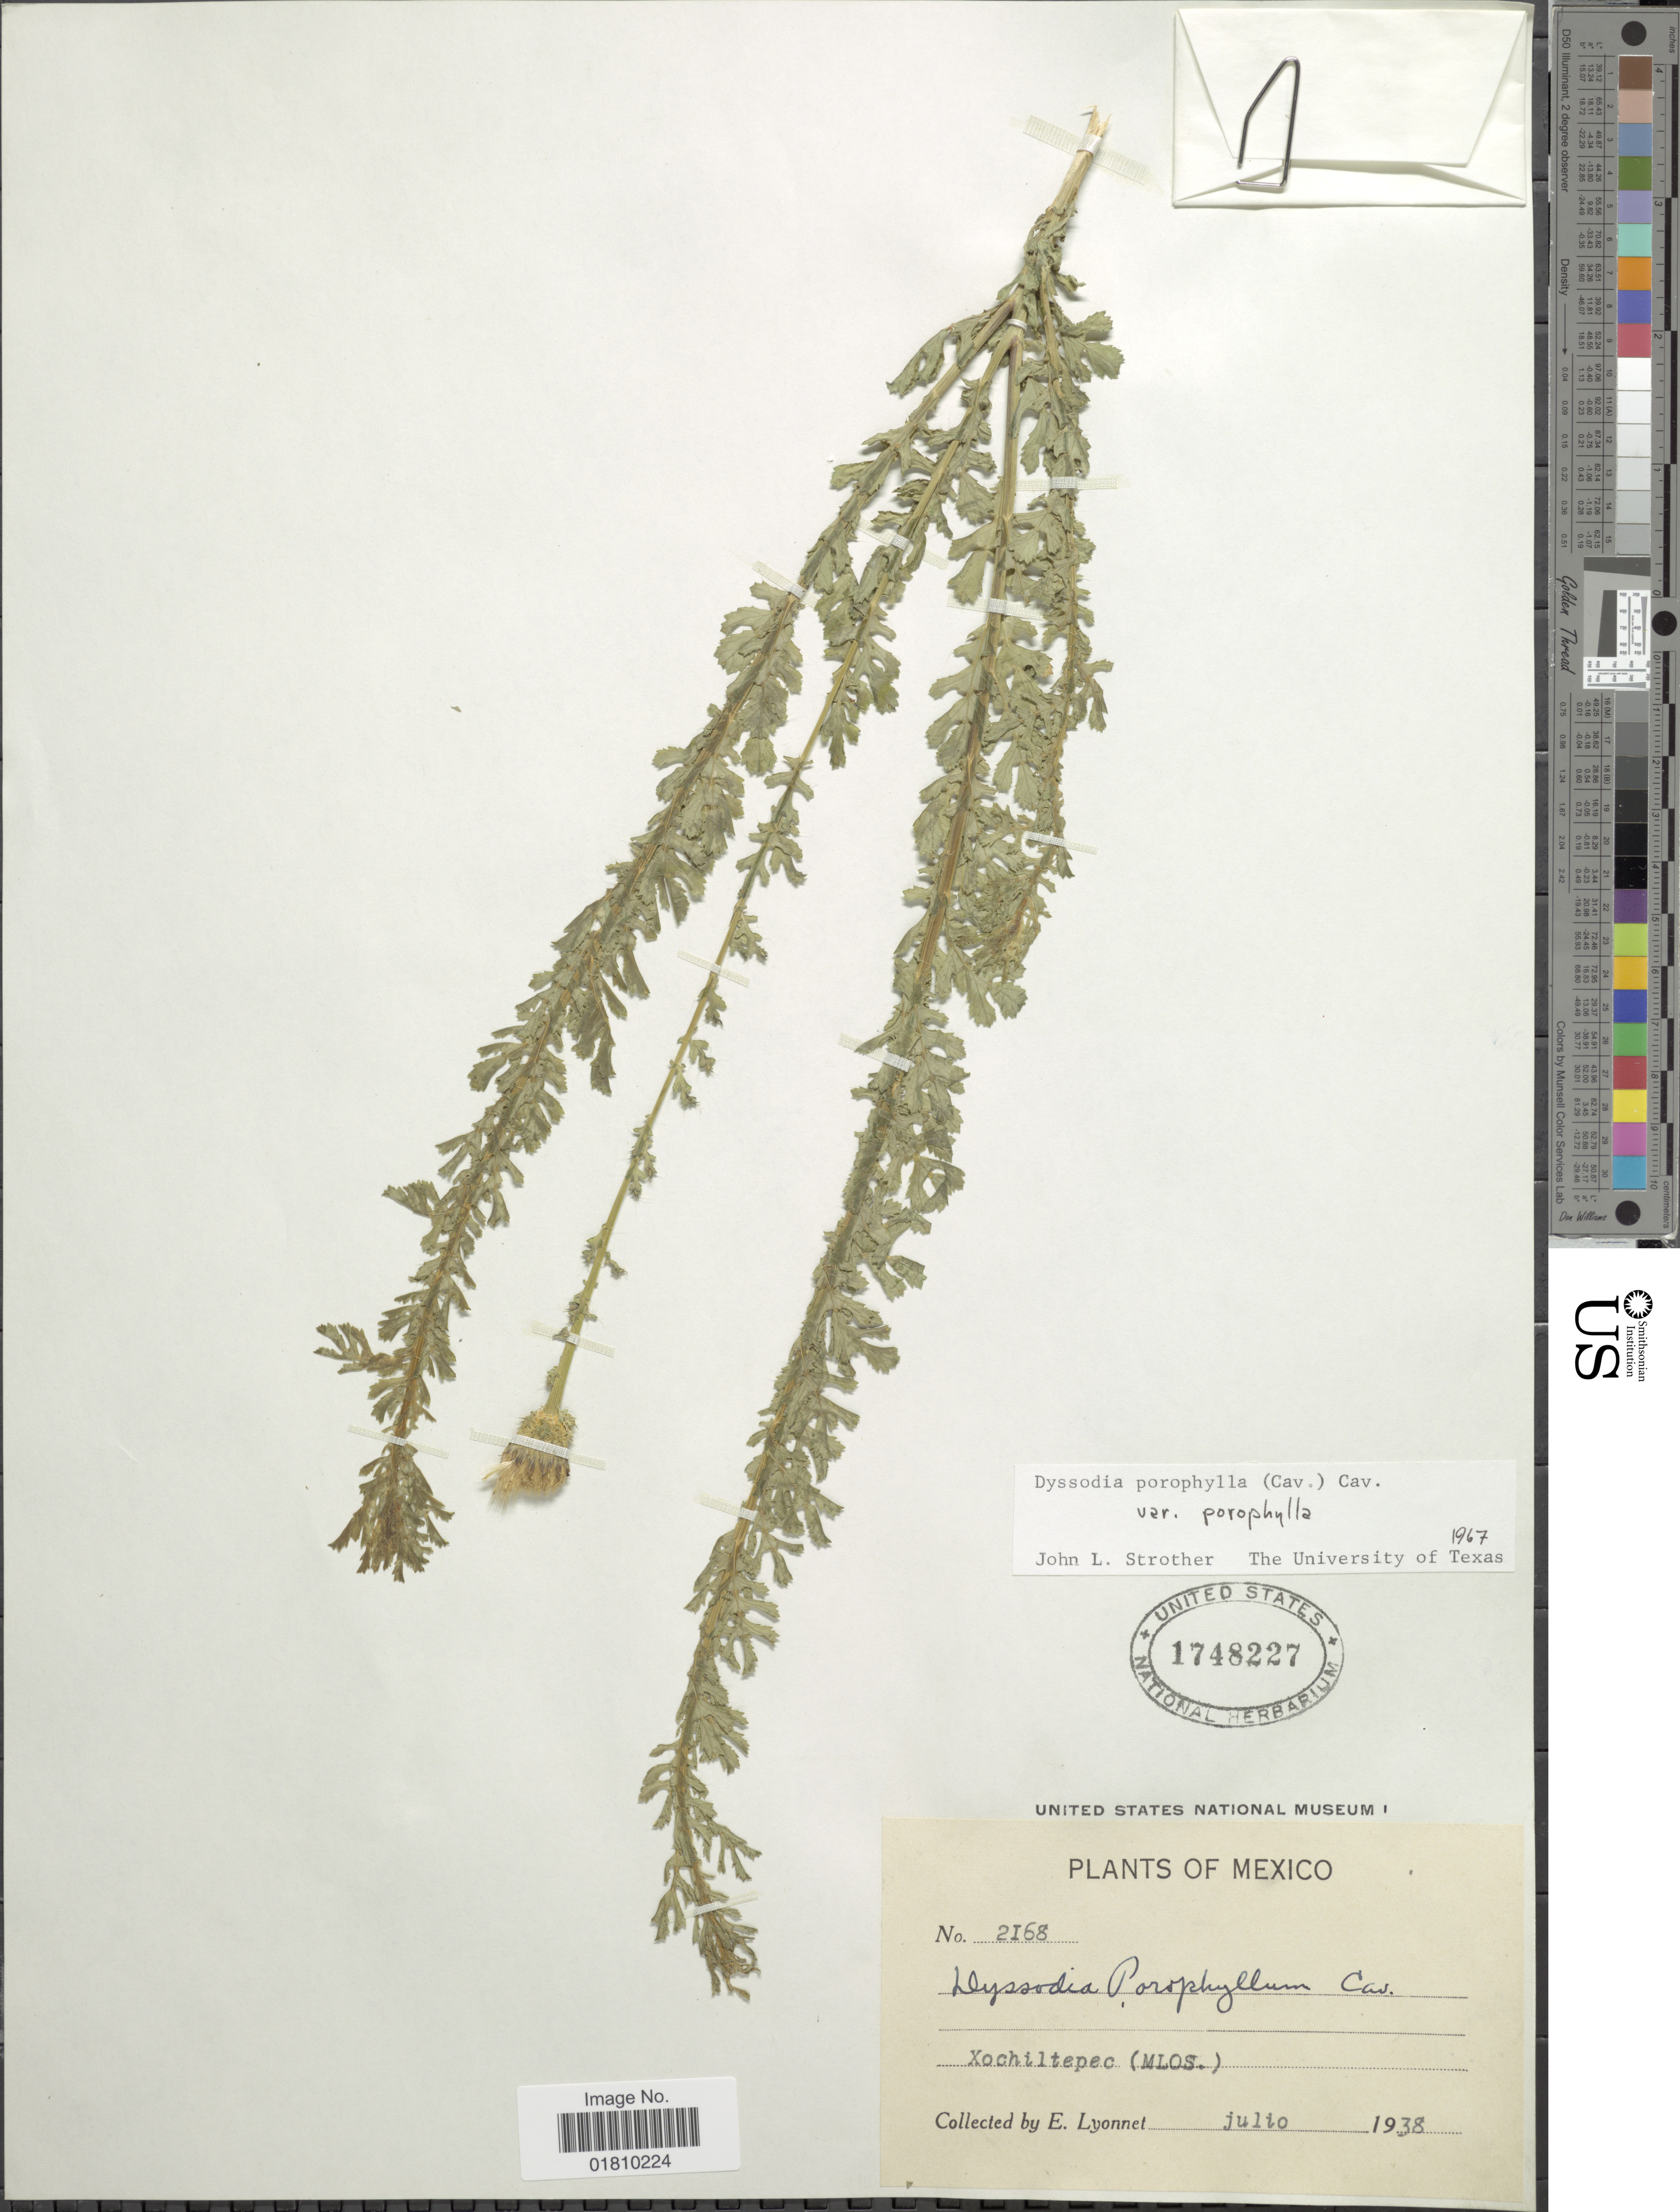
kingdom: Plantae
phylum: Tracheophyta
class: Magnoliopsida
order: Asterales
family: Asteraceae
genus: Adenophyllum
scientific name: Adenophyllum porophyllum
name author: (Cav.) Hemsl.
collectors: E. Lyonnet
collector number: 2168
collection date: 1938-07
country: Mexico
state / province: Morelos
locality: Xochiltepec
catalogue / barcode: US 1748227